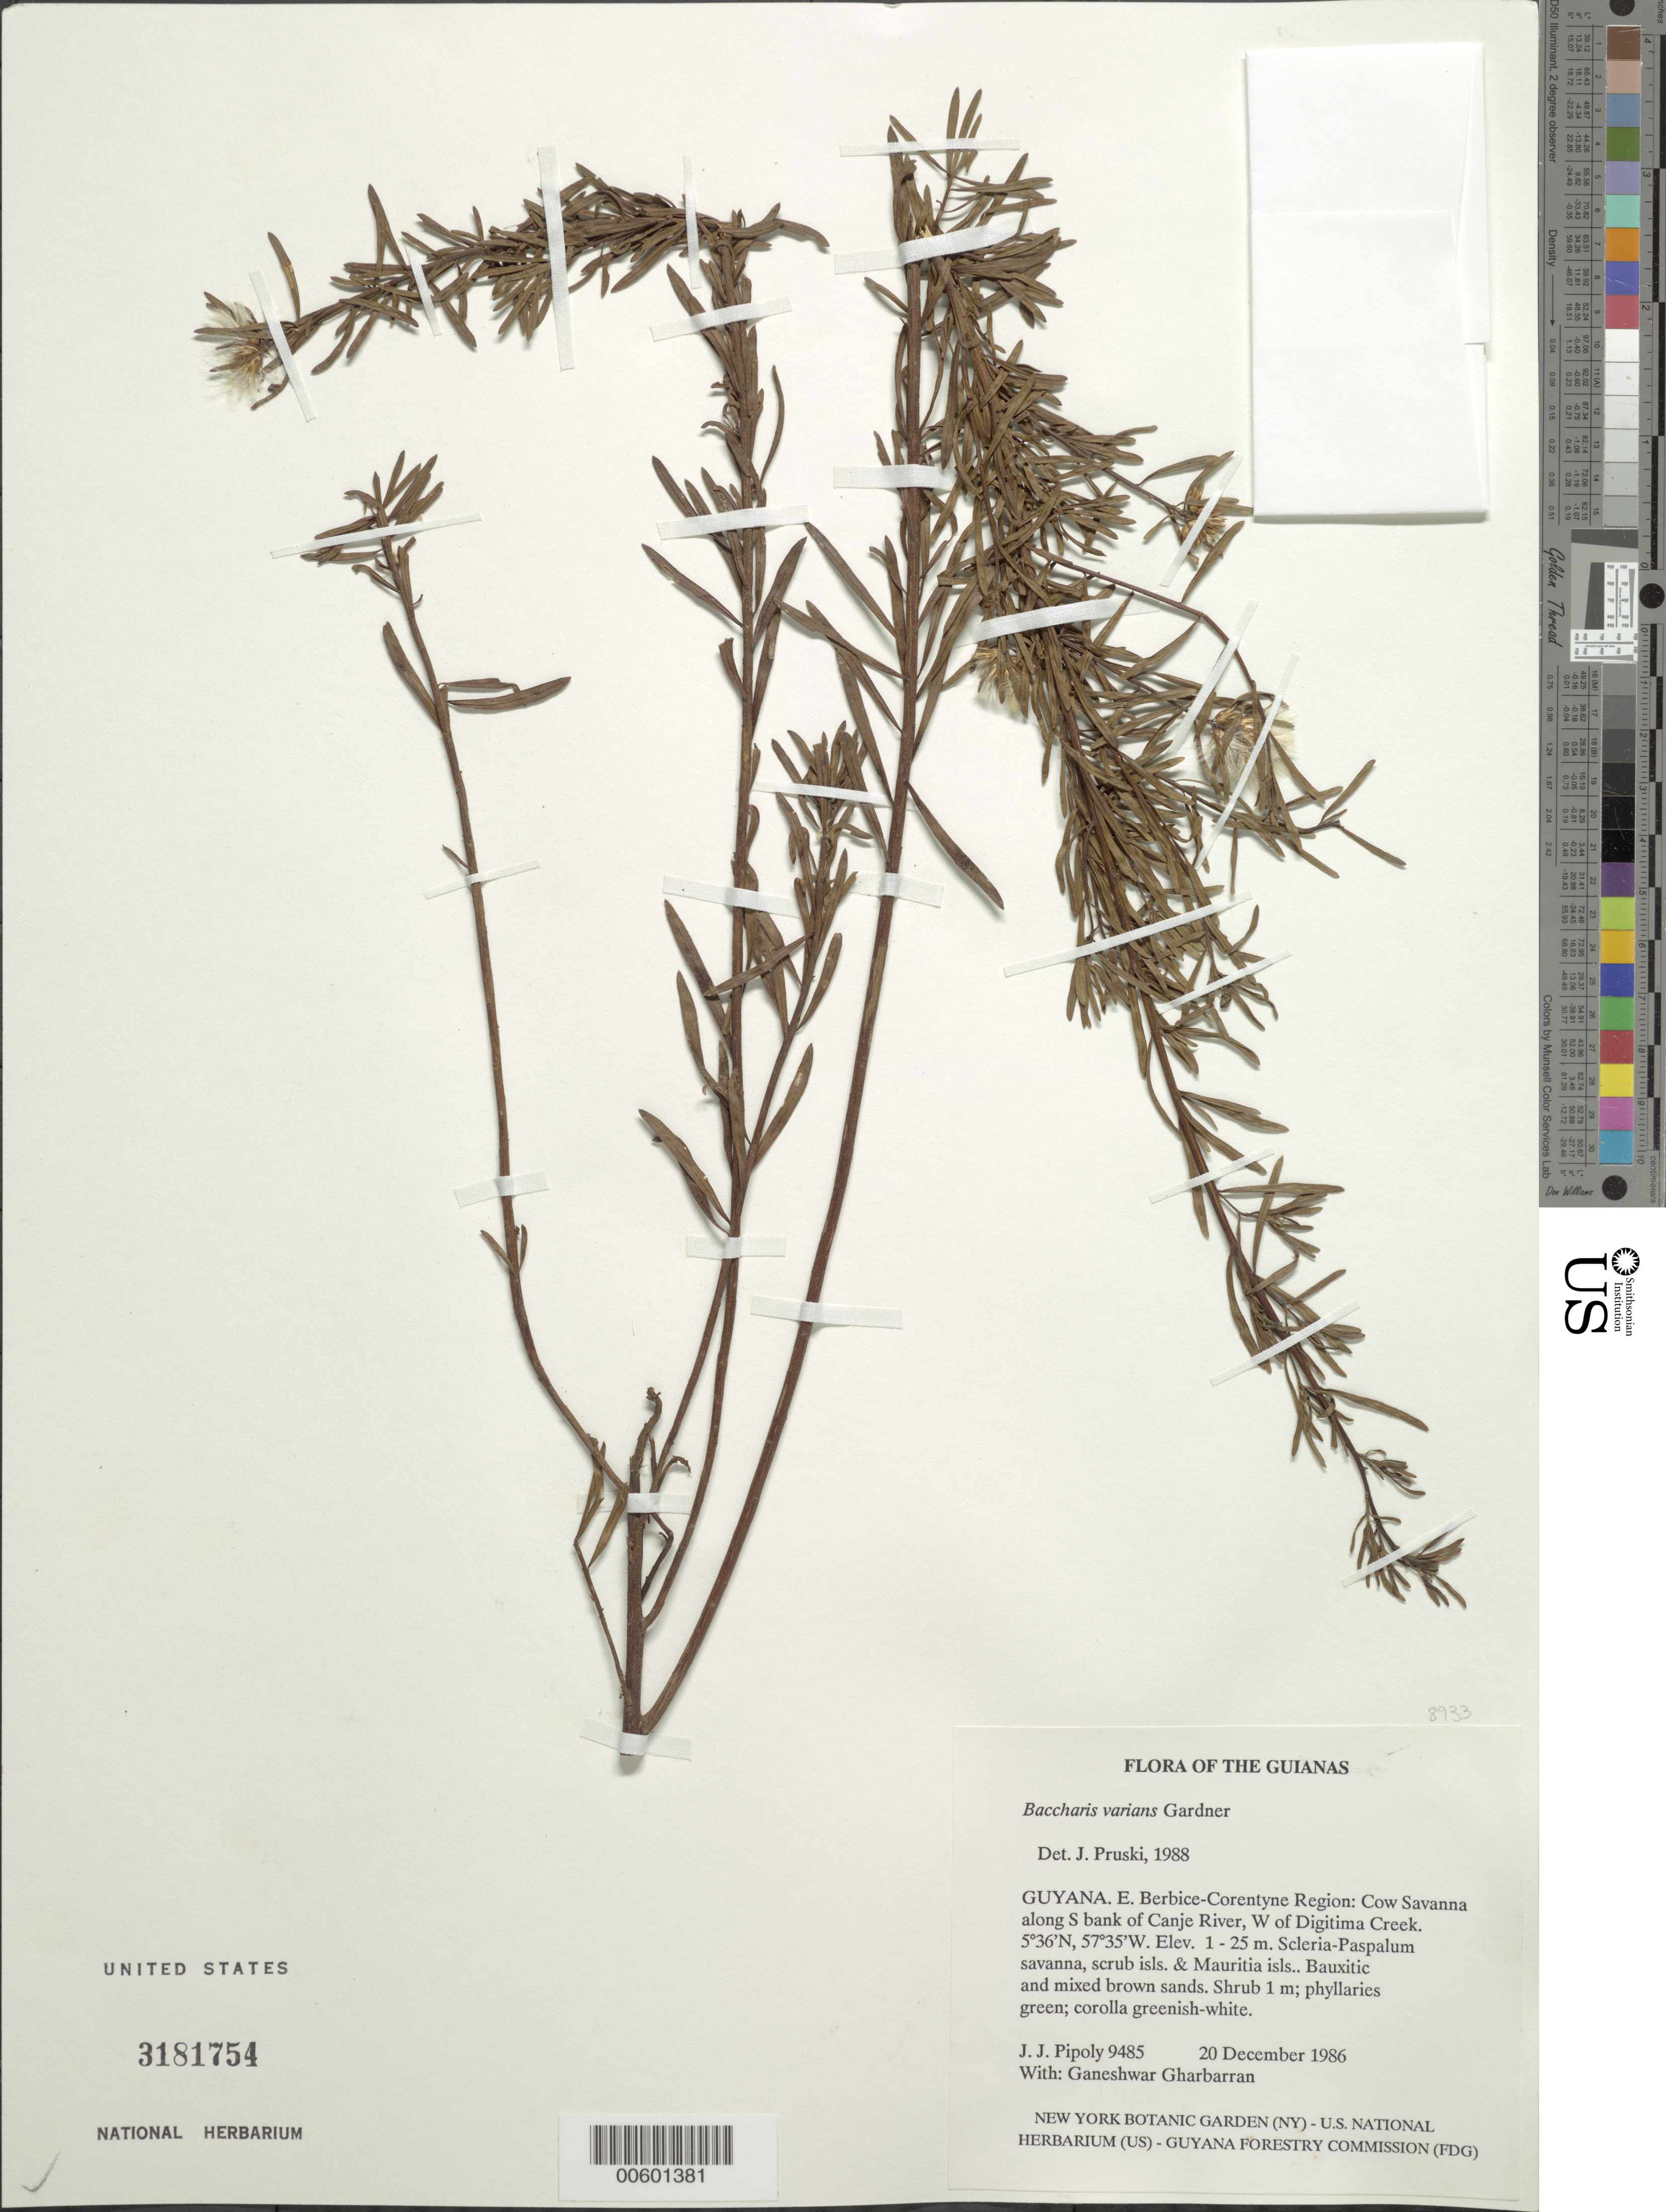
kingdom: Plantae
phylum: Tracheophyta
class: Magnoliopsida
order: Asterales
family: Asteraceae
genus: Baccharis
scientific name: Baccharis varians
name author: Gardner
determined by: Pruski, J. F.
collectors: J. J. Pipoly & G. Gharbarran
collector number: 9485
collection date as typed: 20 December 1986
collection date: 1986-12-20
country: Guyana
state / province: E. Berbice-Corentyne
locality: Cow savanna, along S bank of Canje River, W of Digitima Creek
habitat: Scleria-Paspalum savanna, scrub isls. & Mauritia isls. Bauxitic and mixed brown sands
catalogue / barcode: US 3181754